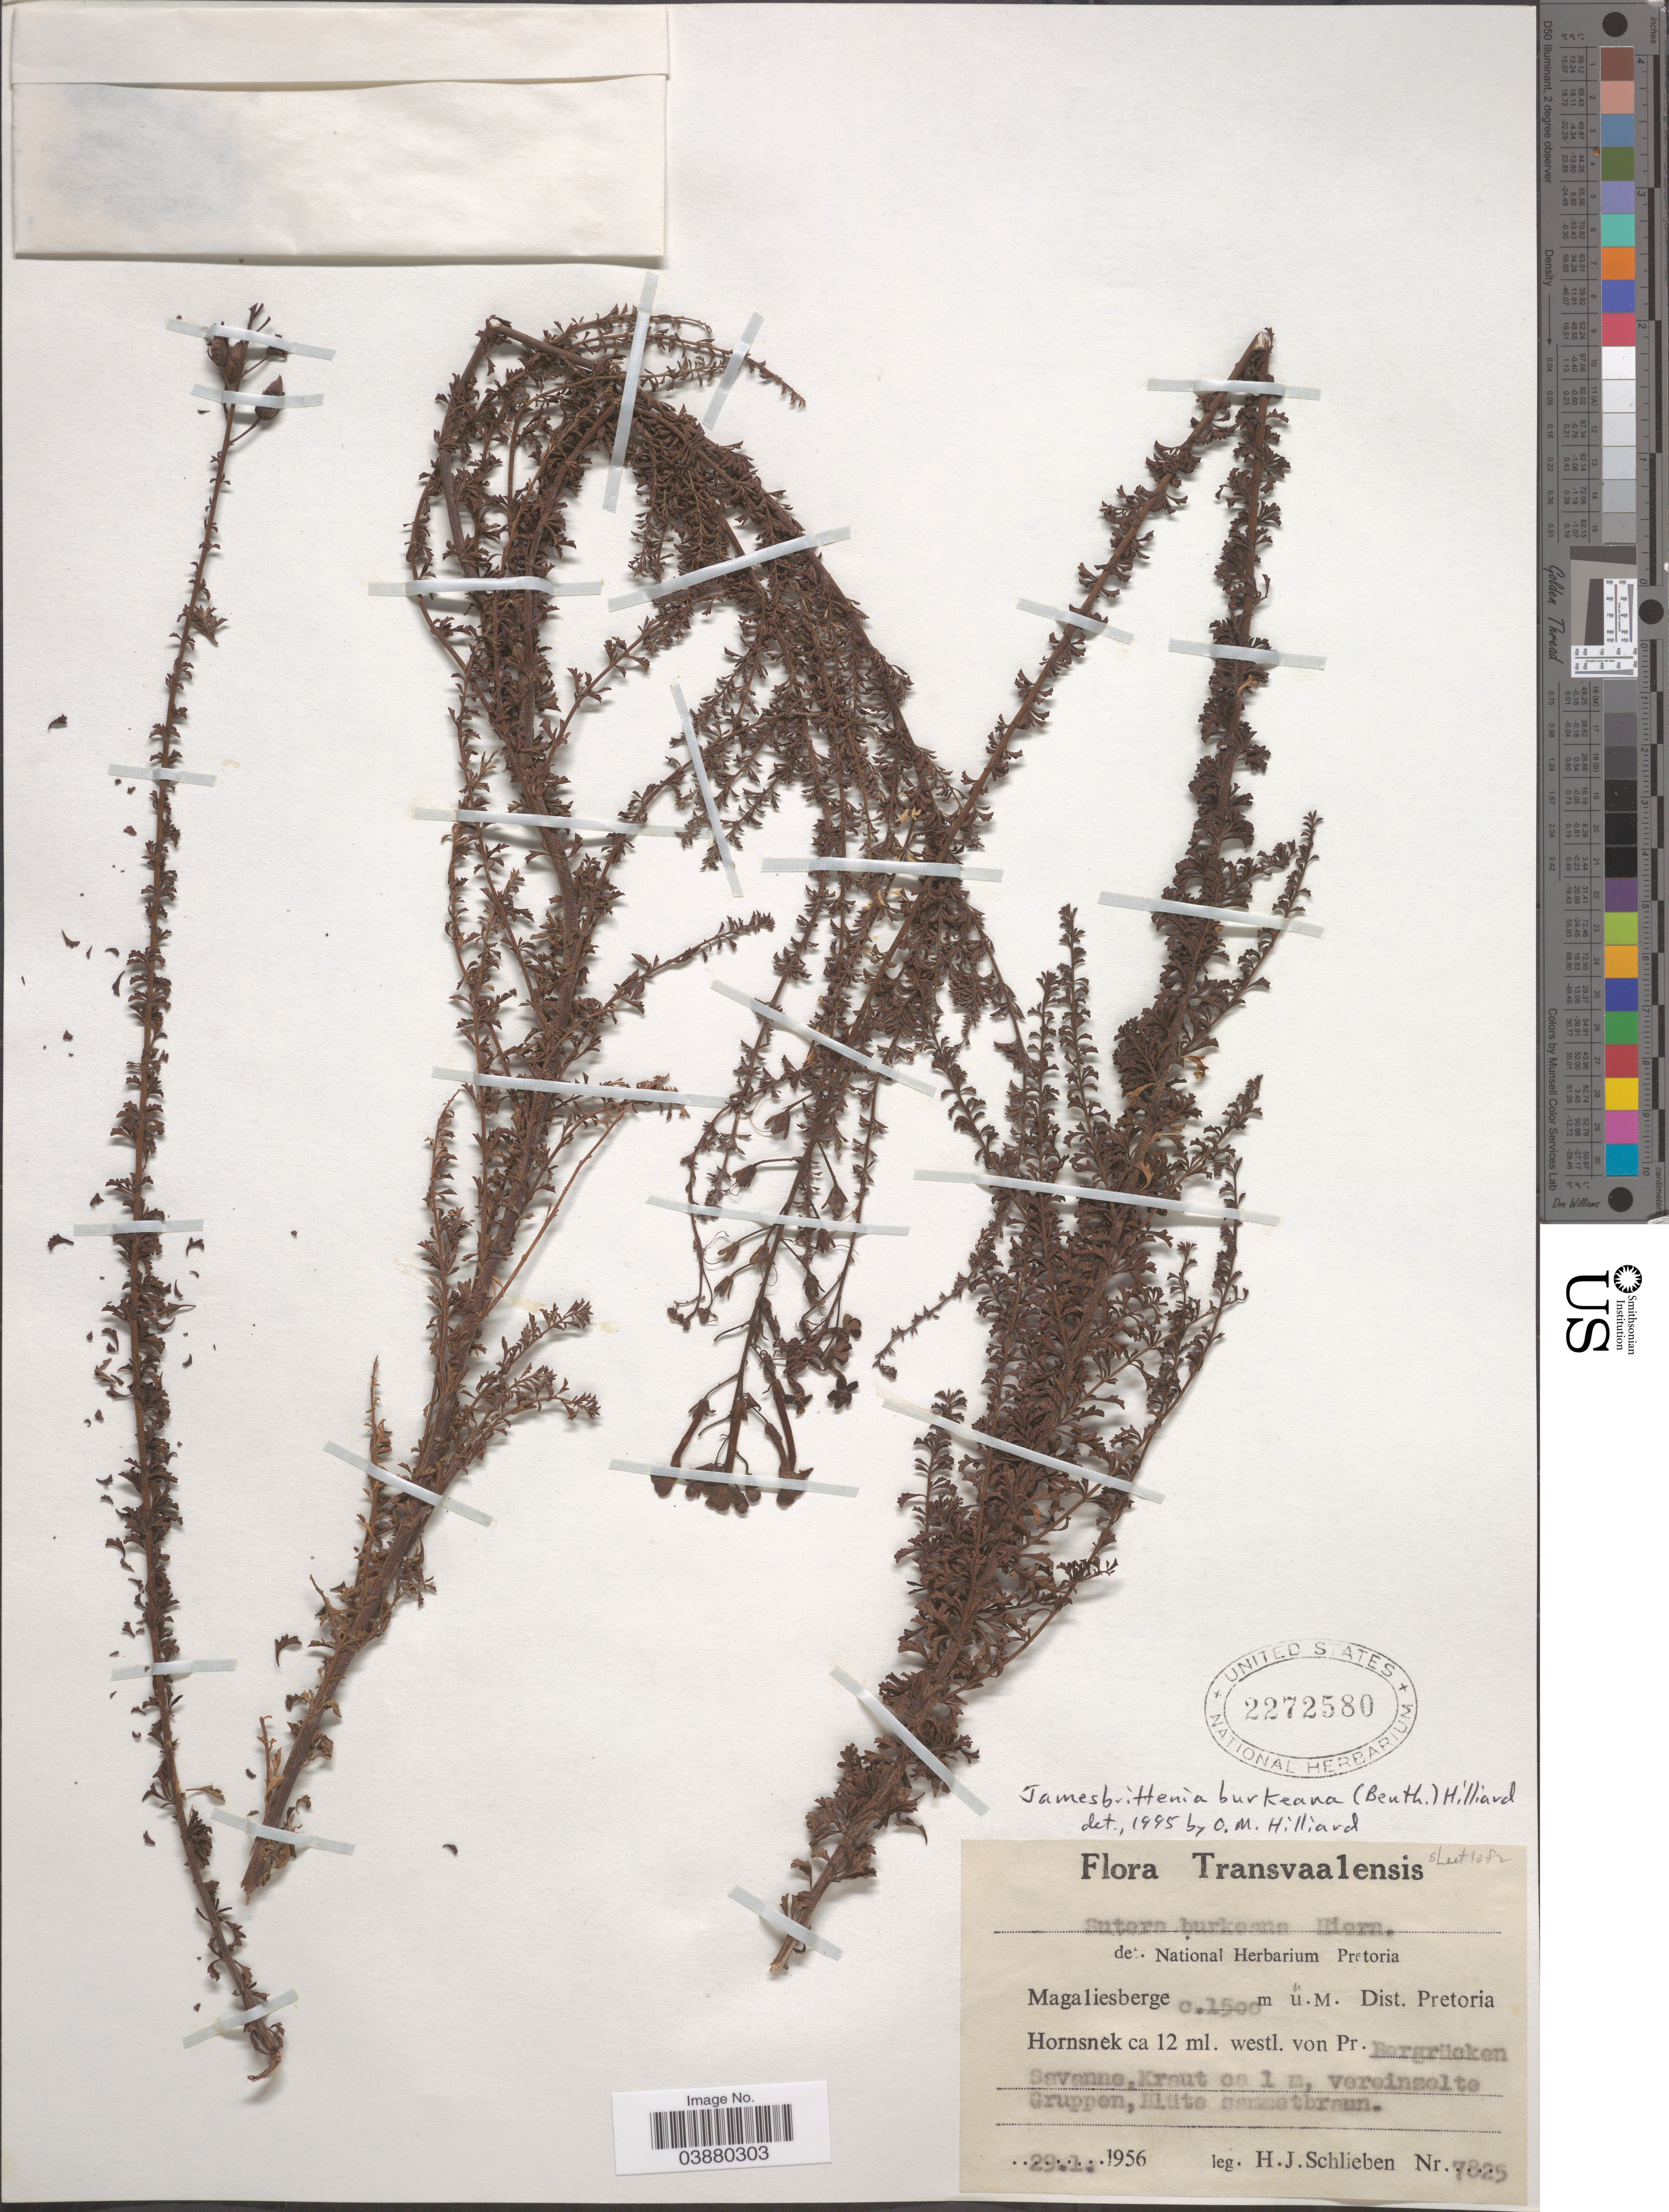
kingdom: Plantae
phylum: Tracheophyta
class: Magnoliopsida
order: Lamiales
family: Scrophulariaceae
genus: Jamesbrittenia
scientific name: Jamesbrittenia burkeana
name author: (Benth.) Hilliard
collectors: H. J. Schlieben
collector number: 7825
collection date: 1956-01-29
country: South Africa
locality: Transvaalensis. Magaliesberge. Dist. Pretoria Hornsnek ca 12 ml. westl. von Pr. Bergrücken.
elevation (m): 1500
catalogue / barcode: US 2272580